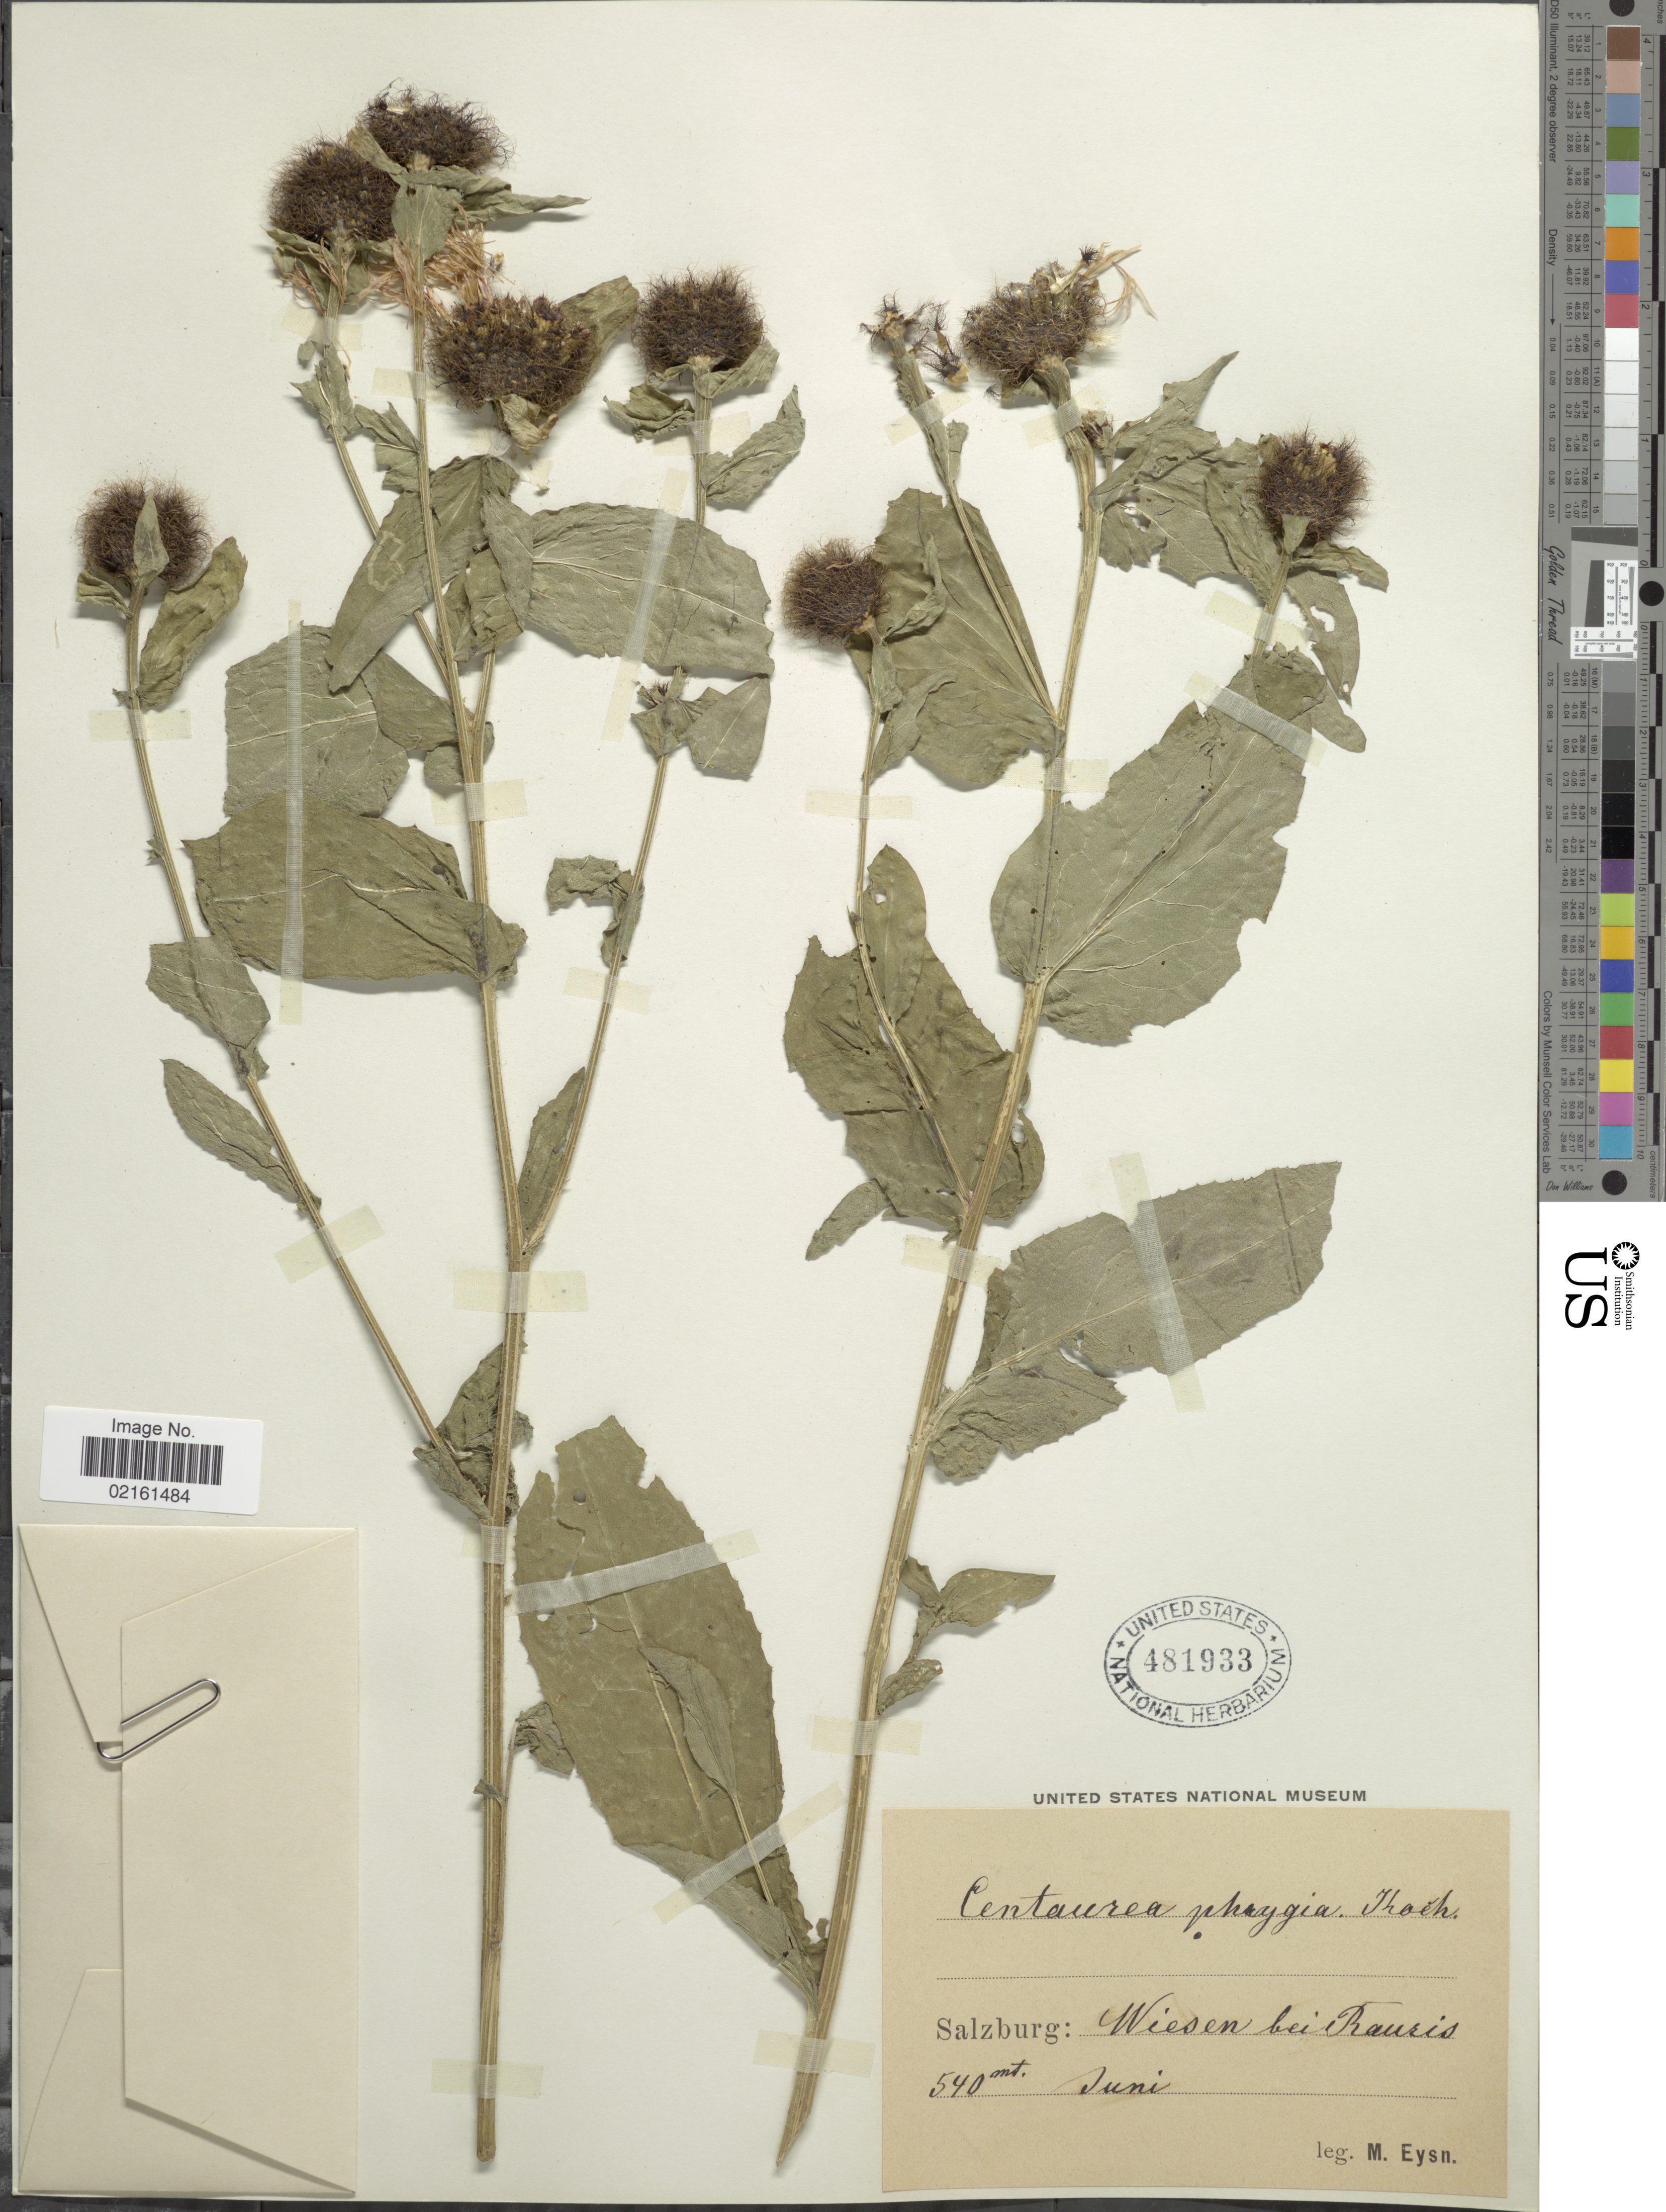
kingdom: Plantae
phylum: Tracheophyta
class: Magnoliopsida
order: Asterales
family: Asteraceae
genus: Centaurea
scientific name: Centaurea phrygia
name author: L.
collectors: M. Eysn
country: Austria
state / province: Salzburg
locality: Wiesen bei Rauris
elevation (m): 540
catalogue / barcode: US 481933